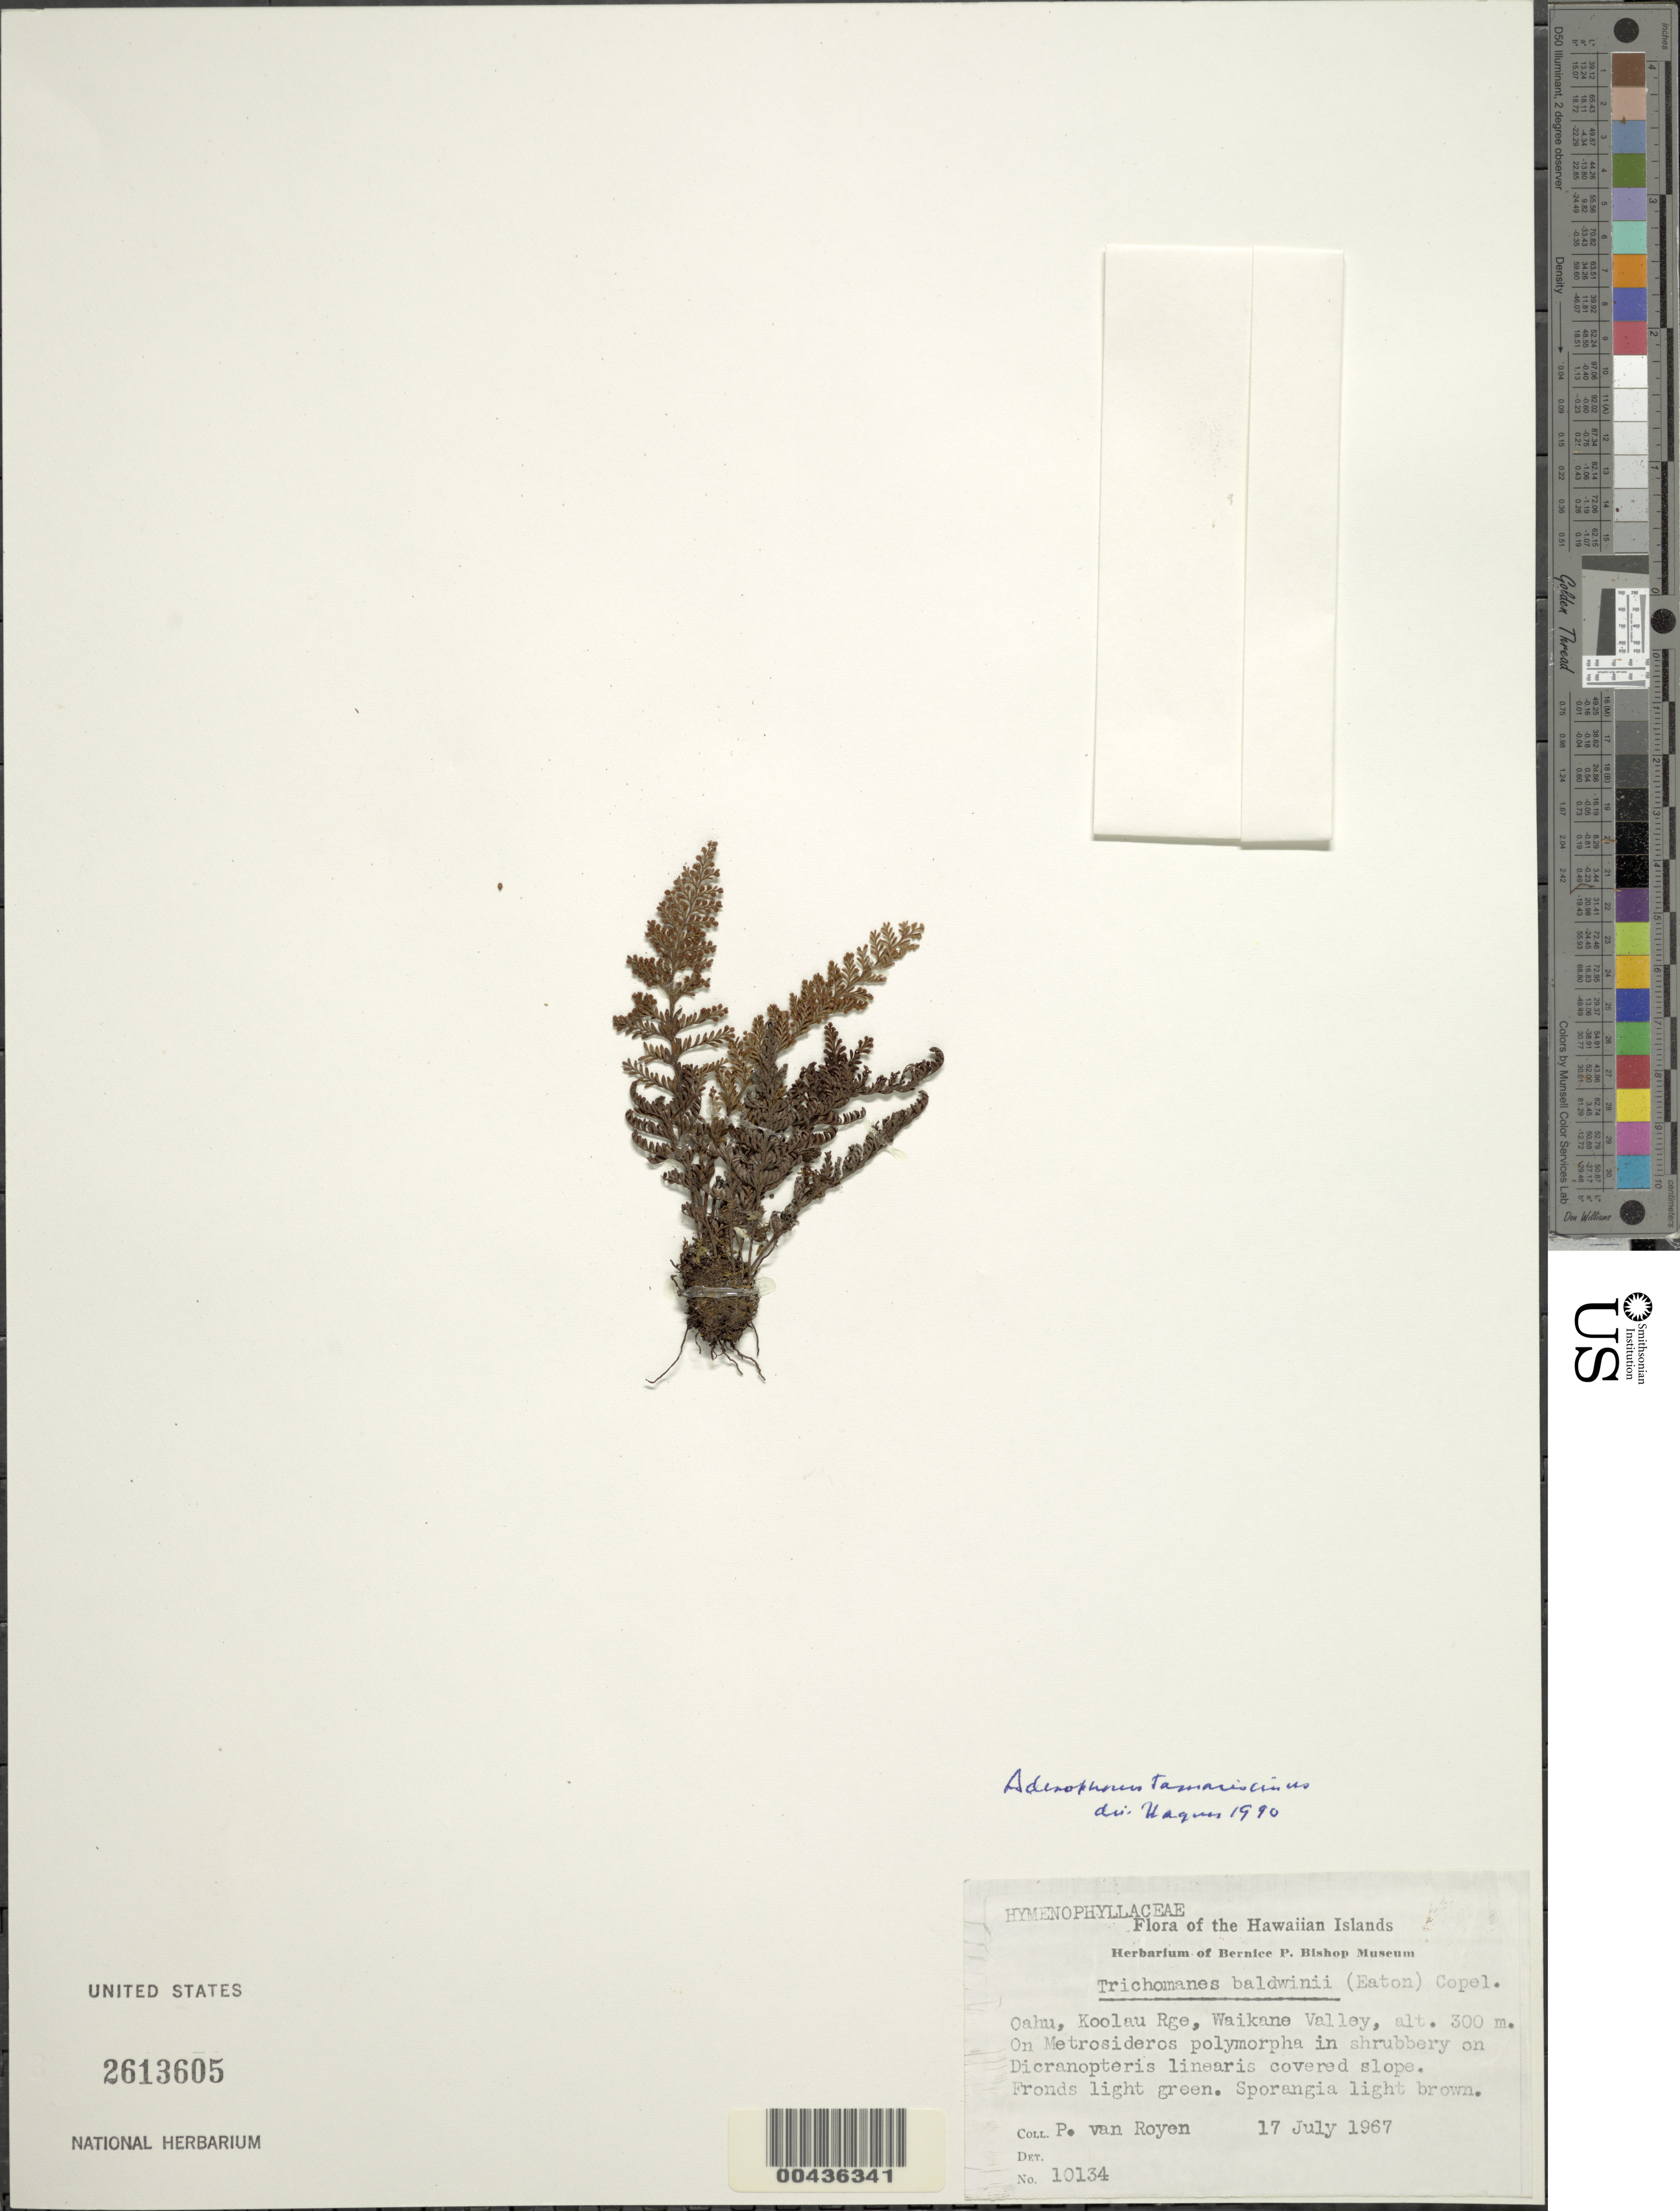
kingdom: Plantae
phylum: Tracheophyta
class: Polypodiopsida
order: Polypodiales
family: Polypodiaceae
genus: Adenophorus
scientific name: Adenophorus tamariscinus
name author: Hook. & Grev.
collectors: P. van Royen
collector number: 10134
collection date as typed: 17 Jul 1967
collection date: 1967-07-17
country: United States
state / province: Hawaii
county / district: Honolulu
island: Oahu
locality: Koolau Rge, Waikane Valley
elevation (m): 300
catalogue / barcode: US 2613605